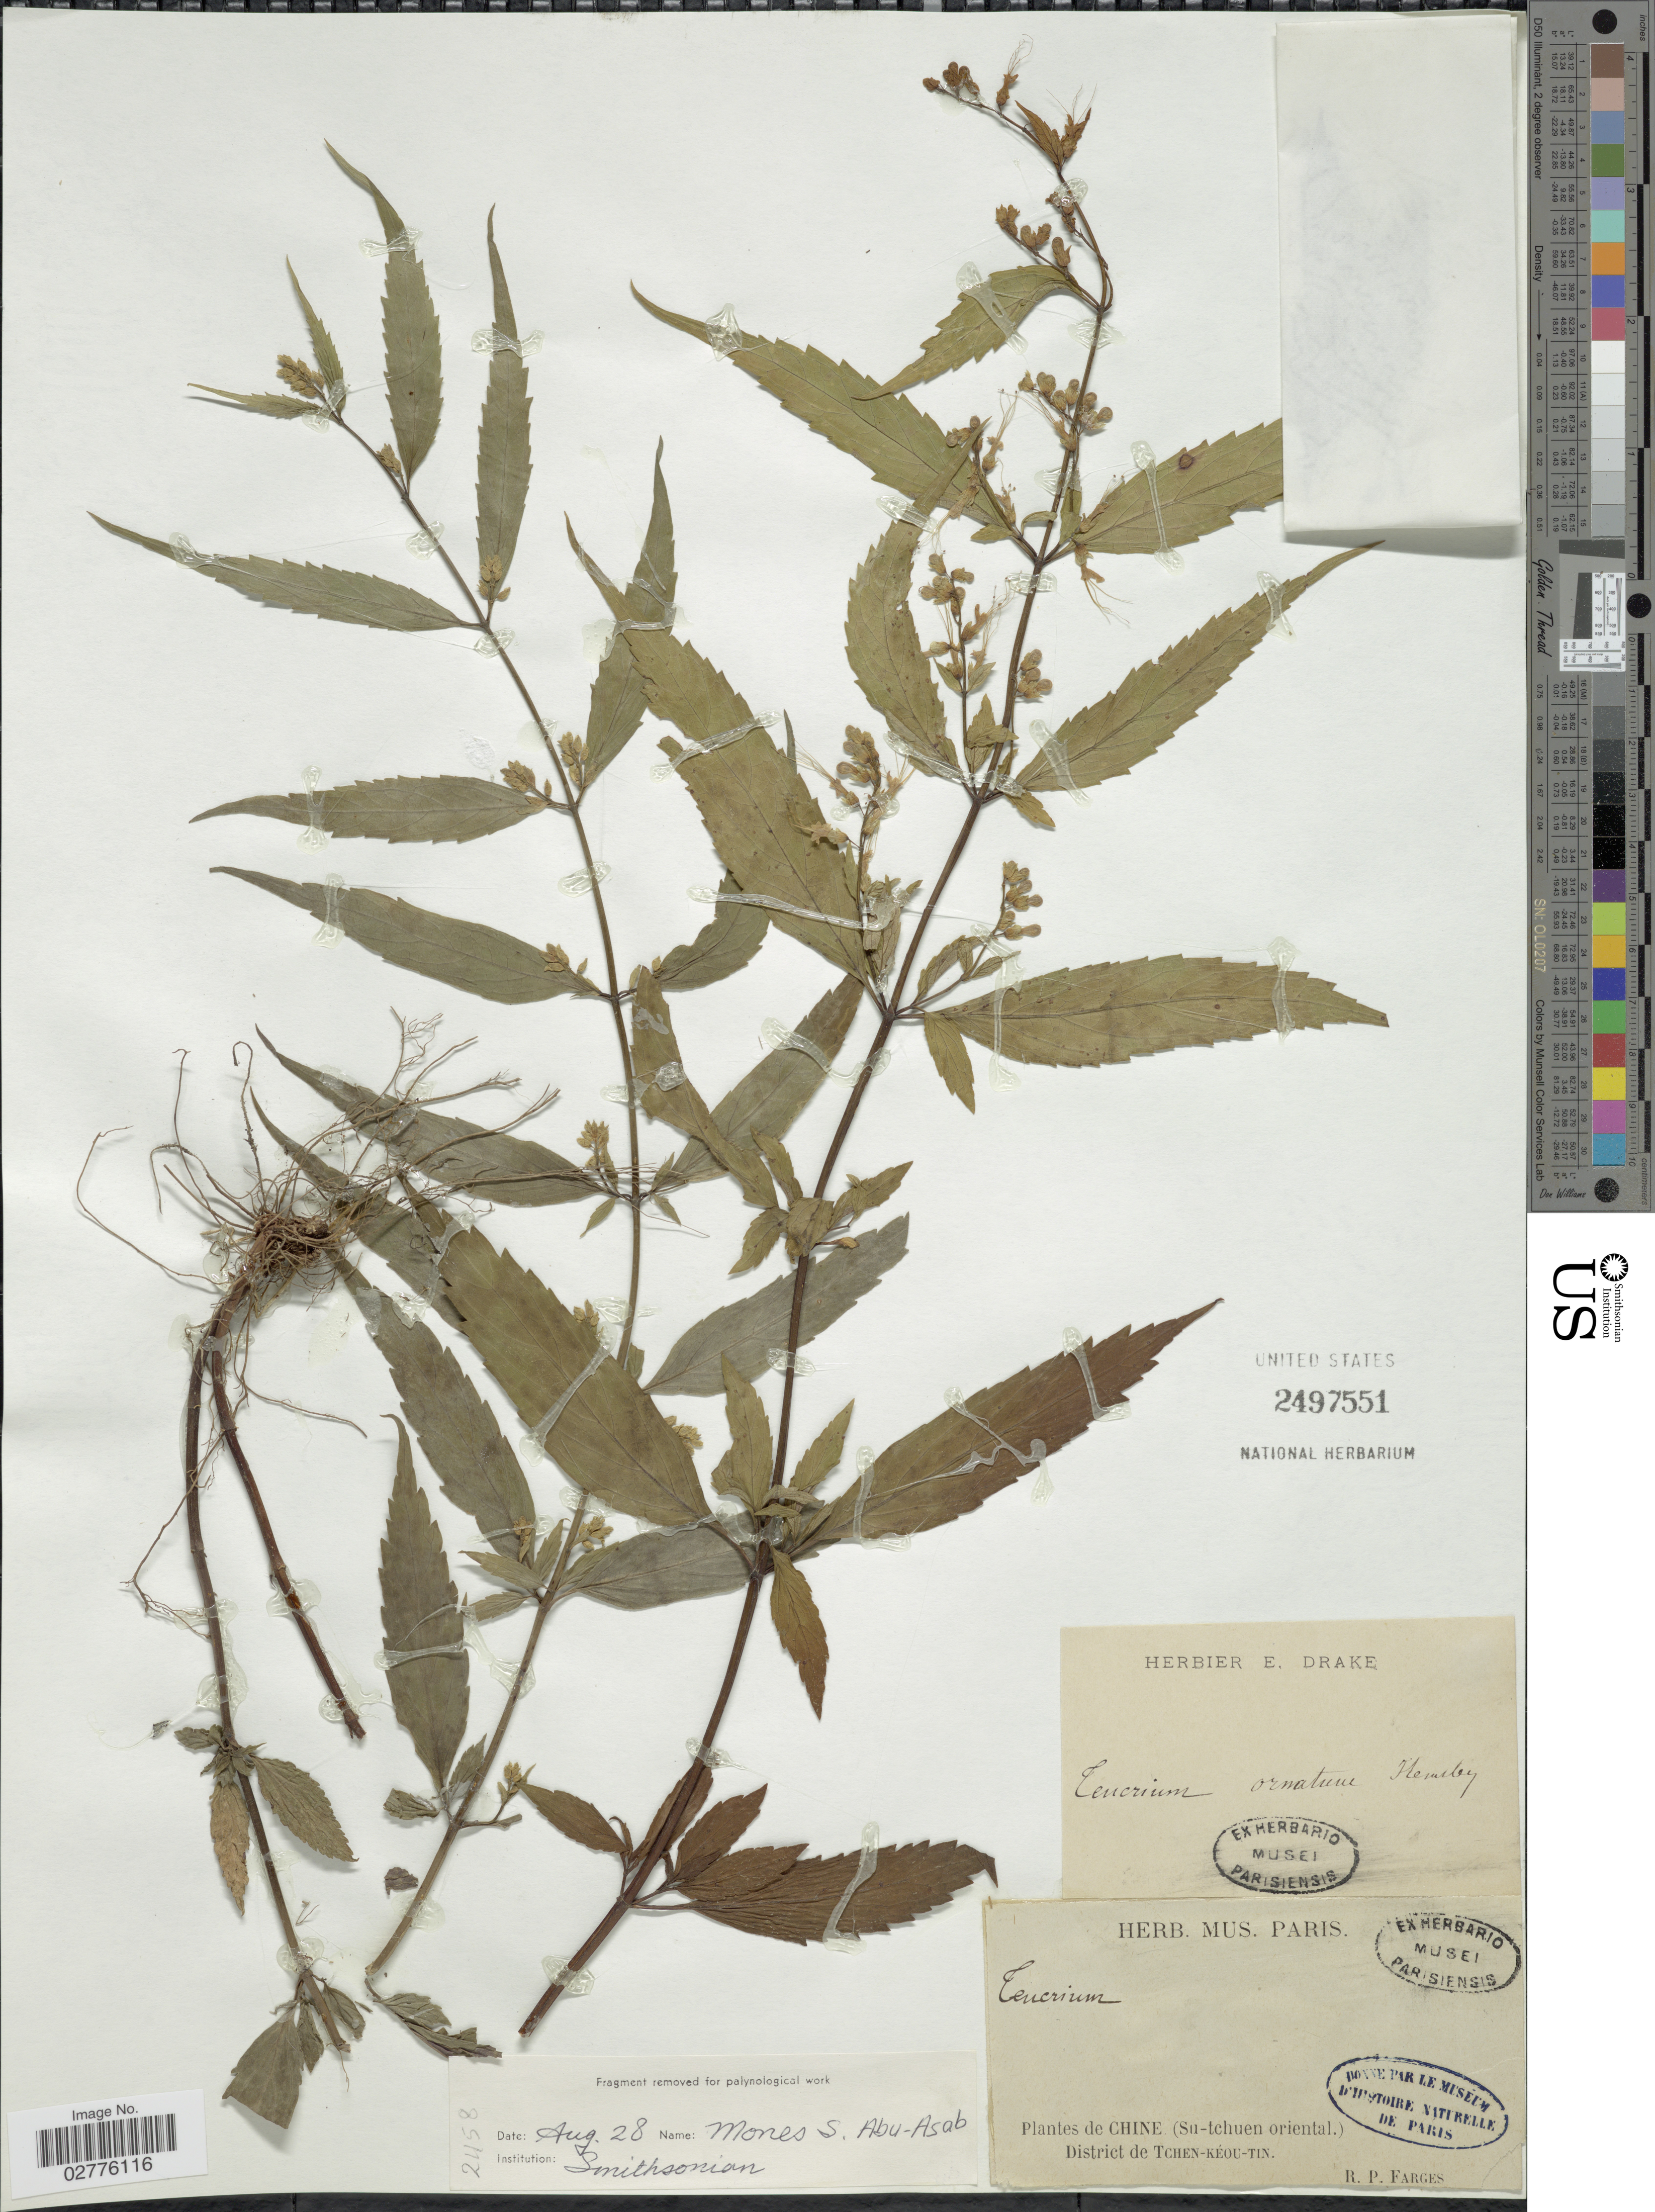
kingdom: Plantae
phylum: Tracheophyta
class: Magnoliopsida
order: Lamiales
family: Lamiaceae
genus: Teucrium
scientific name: Teucrium ornatum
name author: Hemsl.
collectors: P. G. Farges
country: China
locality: (Su-tchuen oriental), District de Tchen-Kéou-Tin.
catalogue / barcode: US 2497551